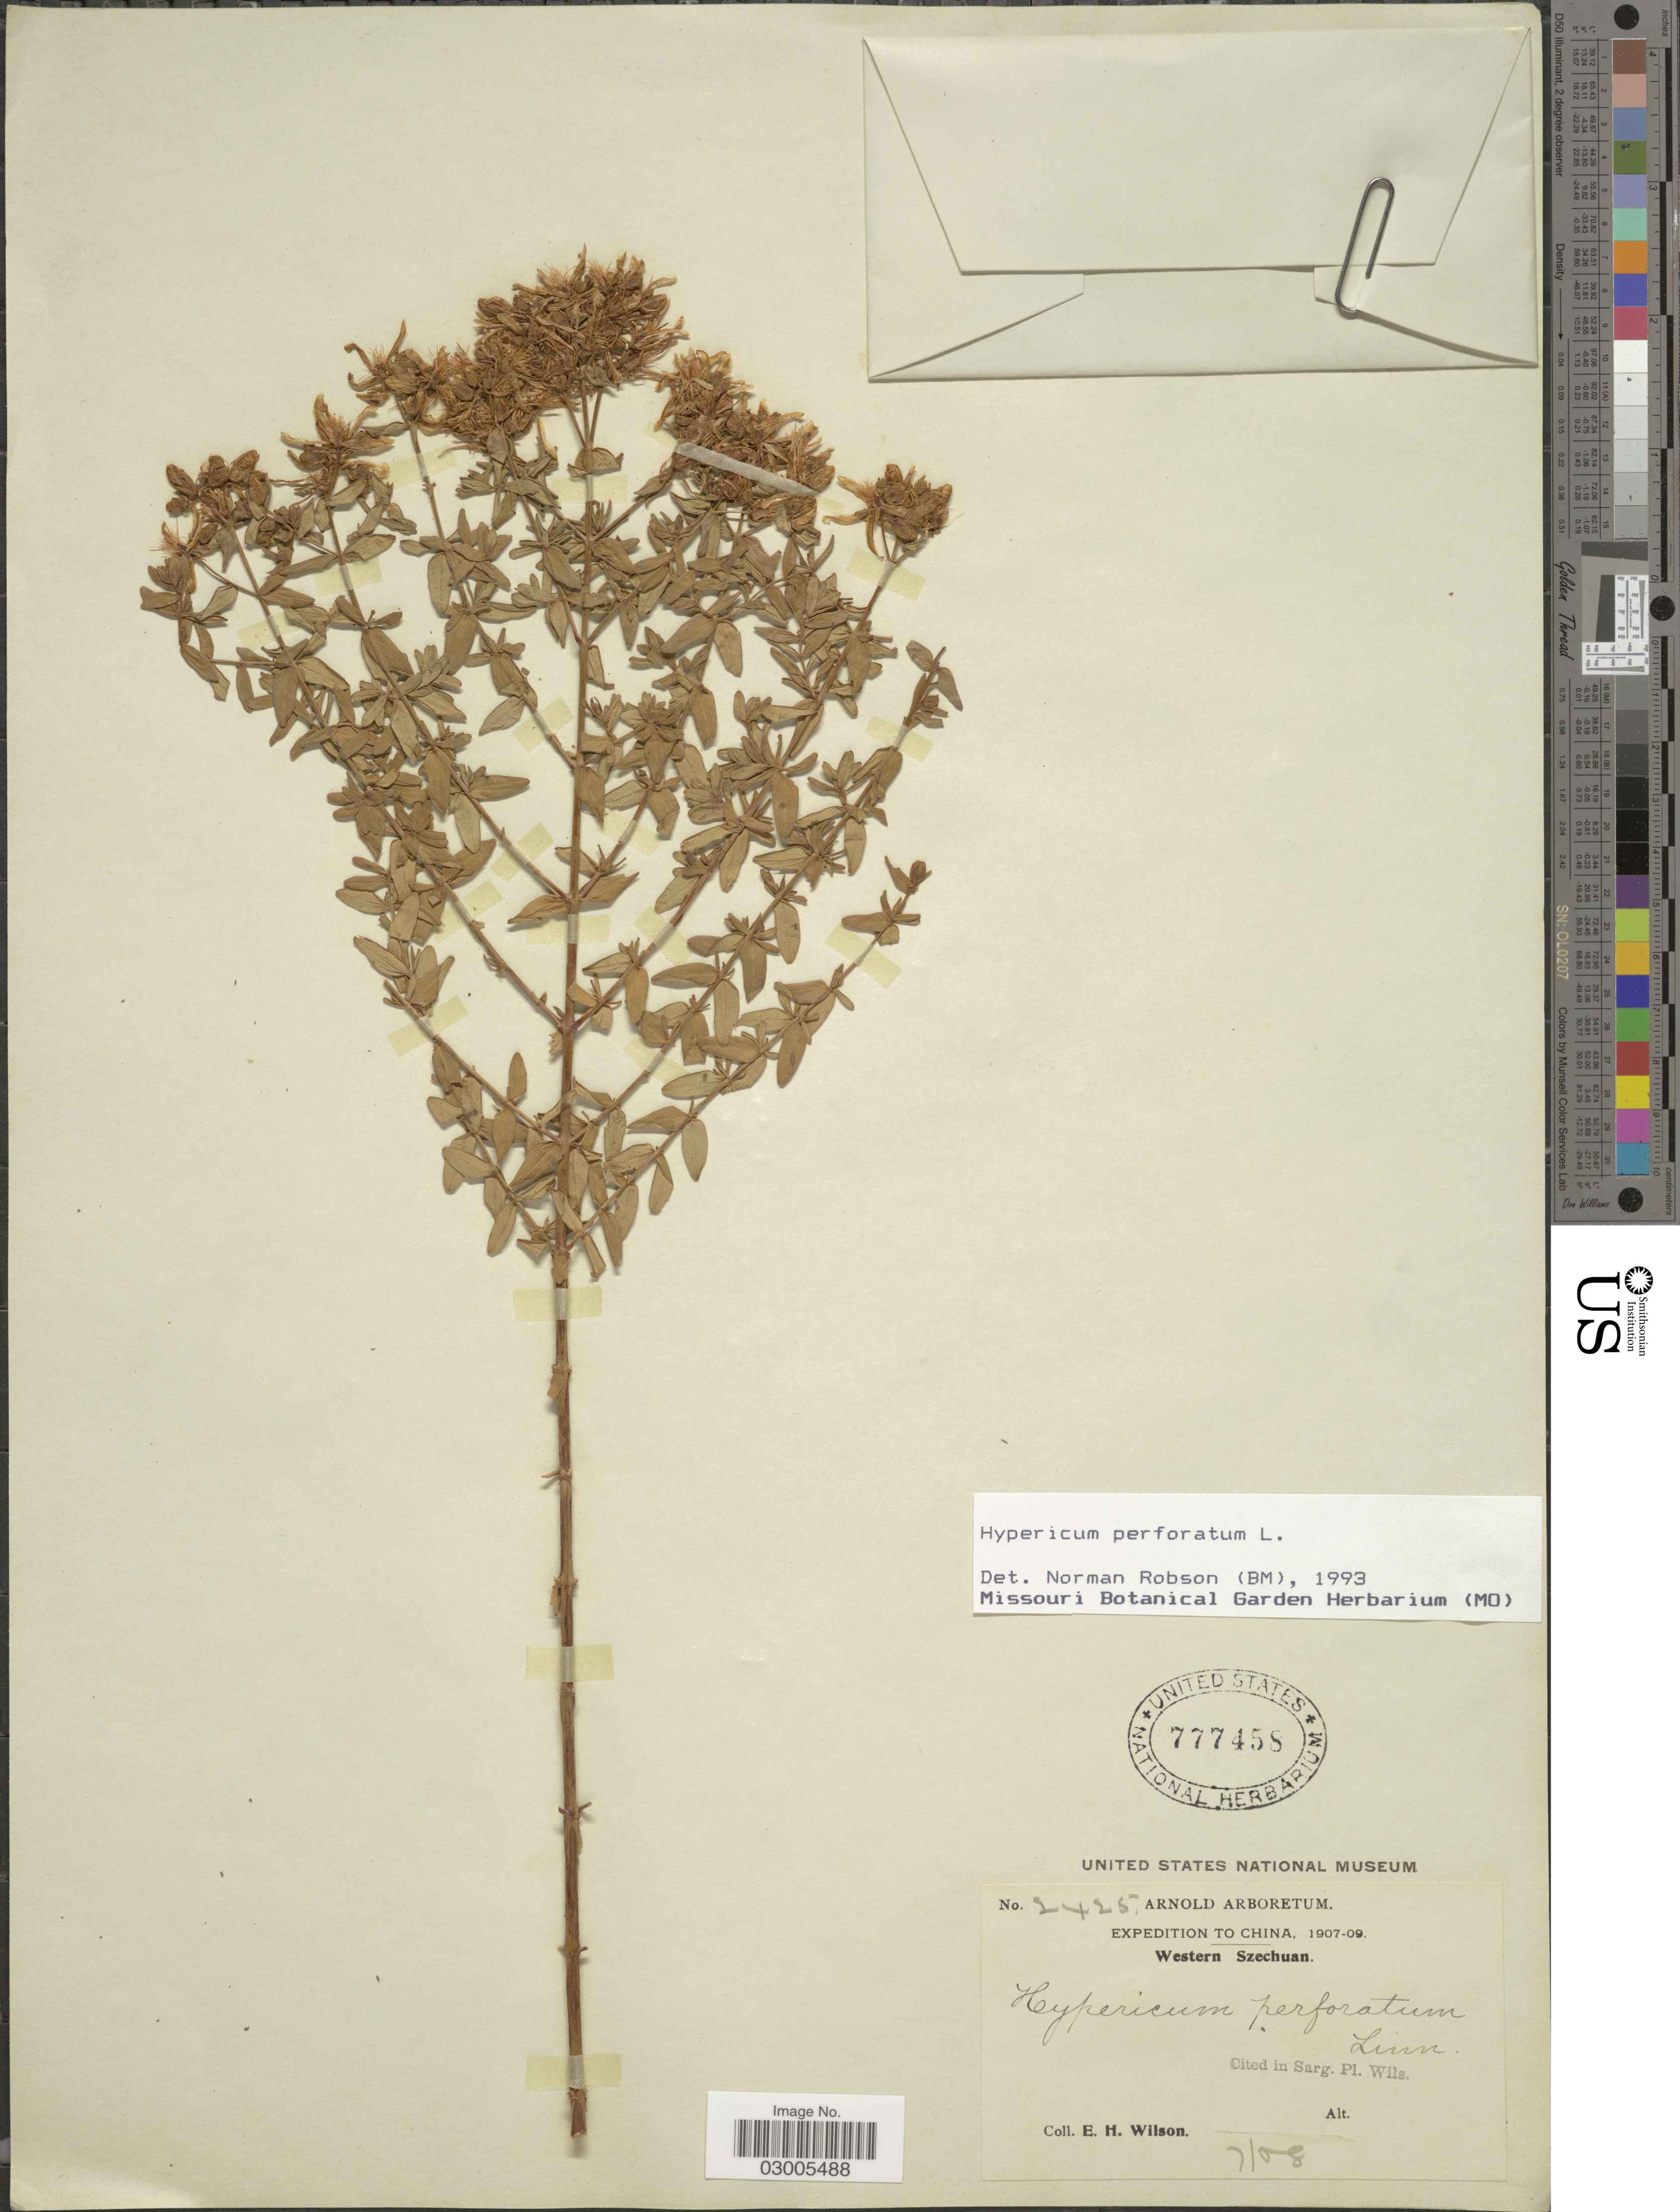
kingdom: Plantae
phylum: Tracheophyta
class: Magnoliopsida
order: Malpighiales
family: Hypericaceae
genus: Hypericum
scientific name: Hypericum perforatum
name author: L.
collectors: E. Wilson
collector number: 2425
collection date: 1908-07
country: China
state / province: Sichuan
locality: Western Szechuan.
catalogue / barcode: US 777458